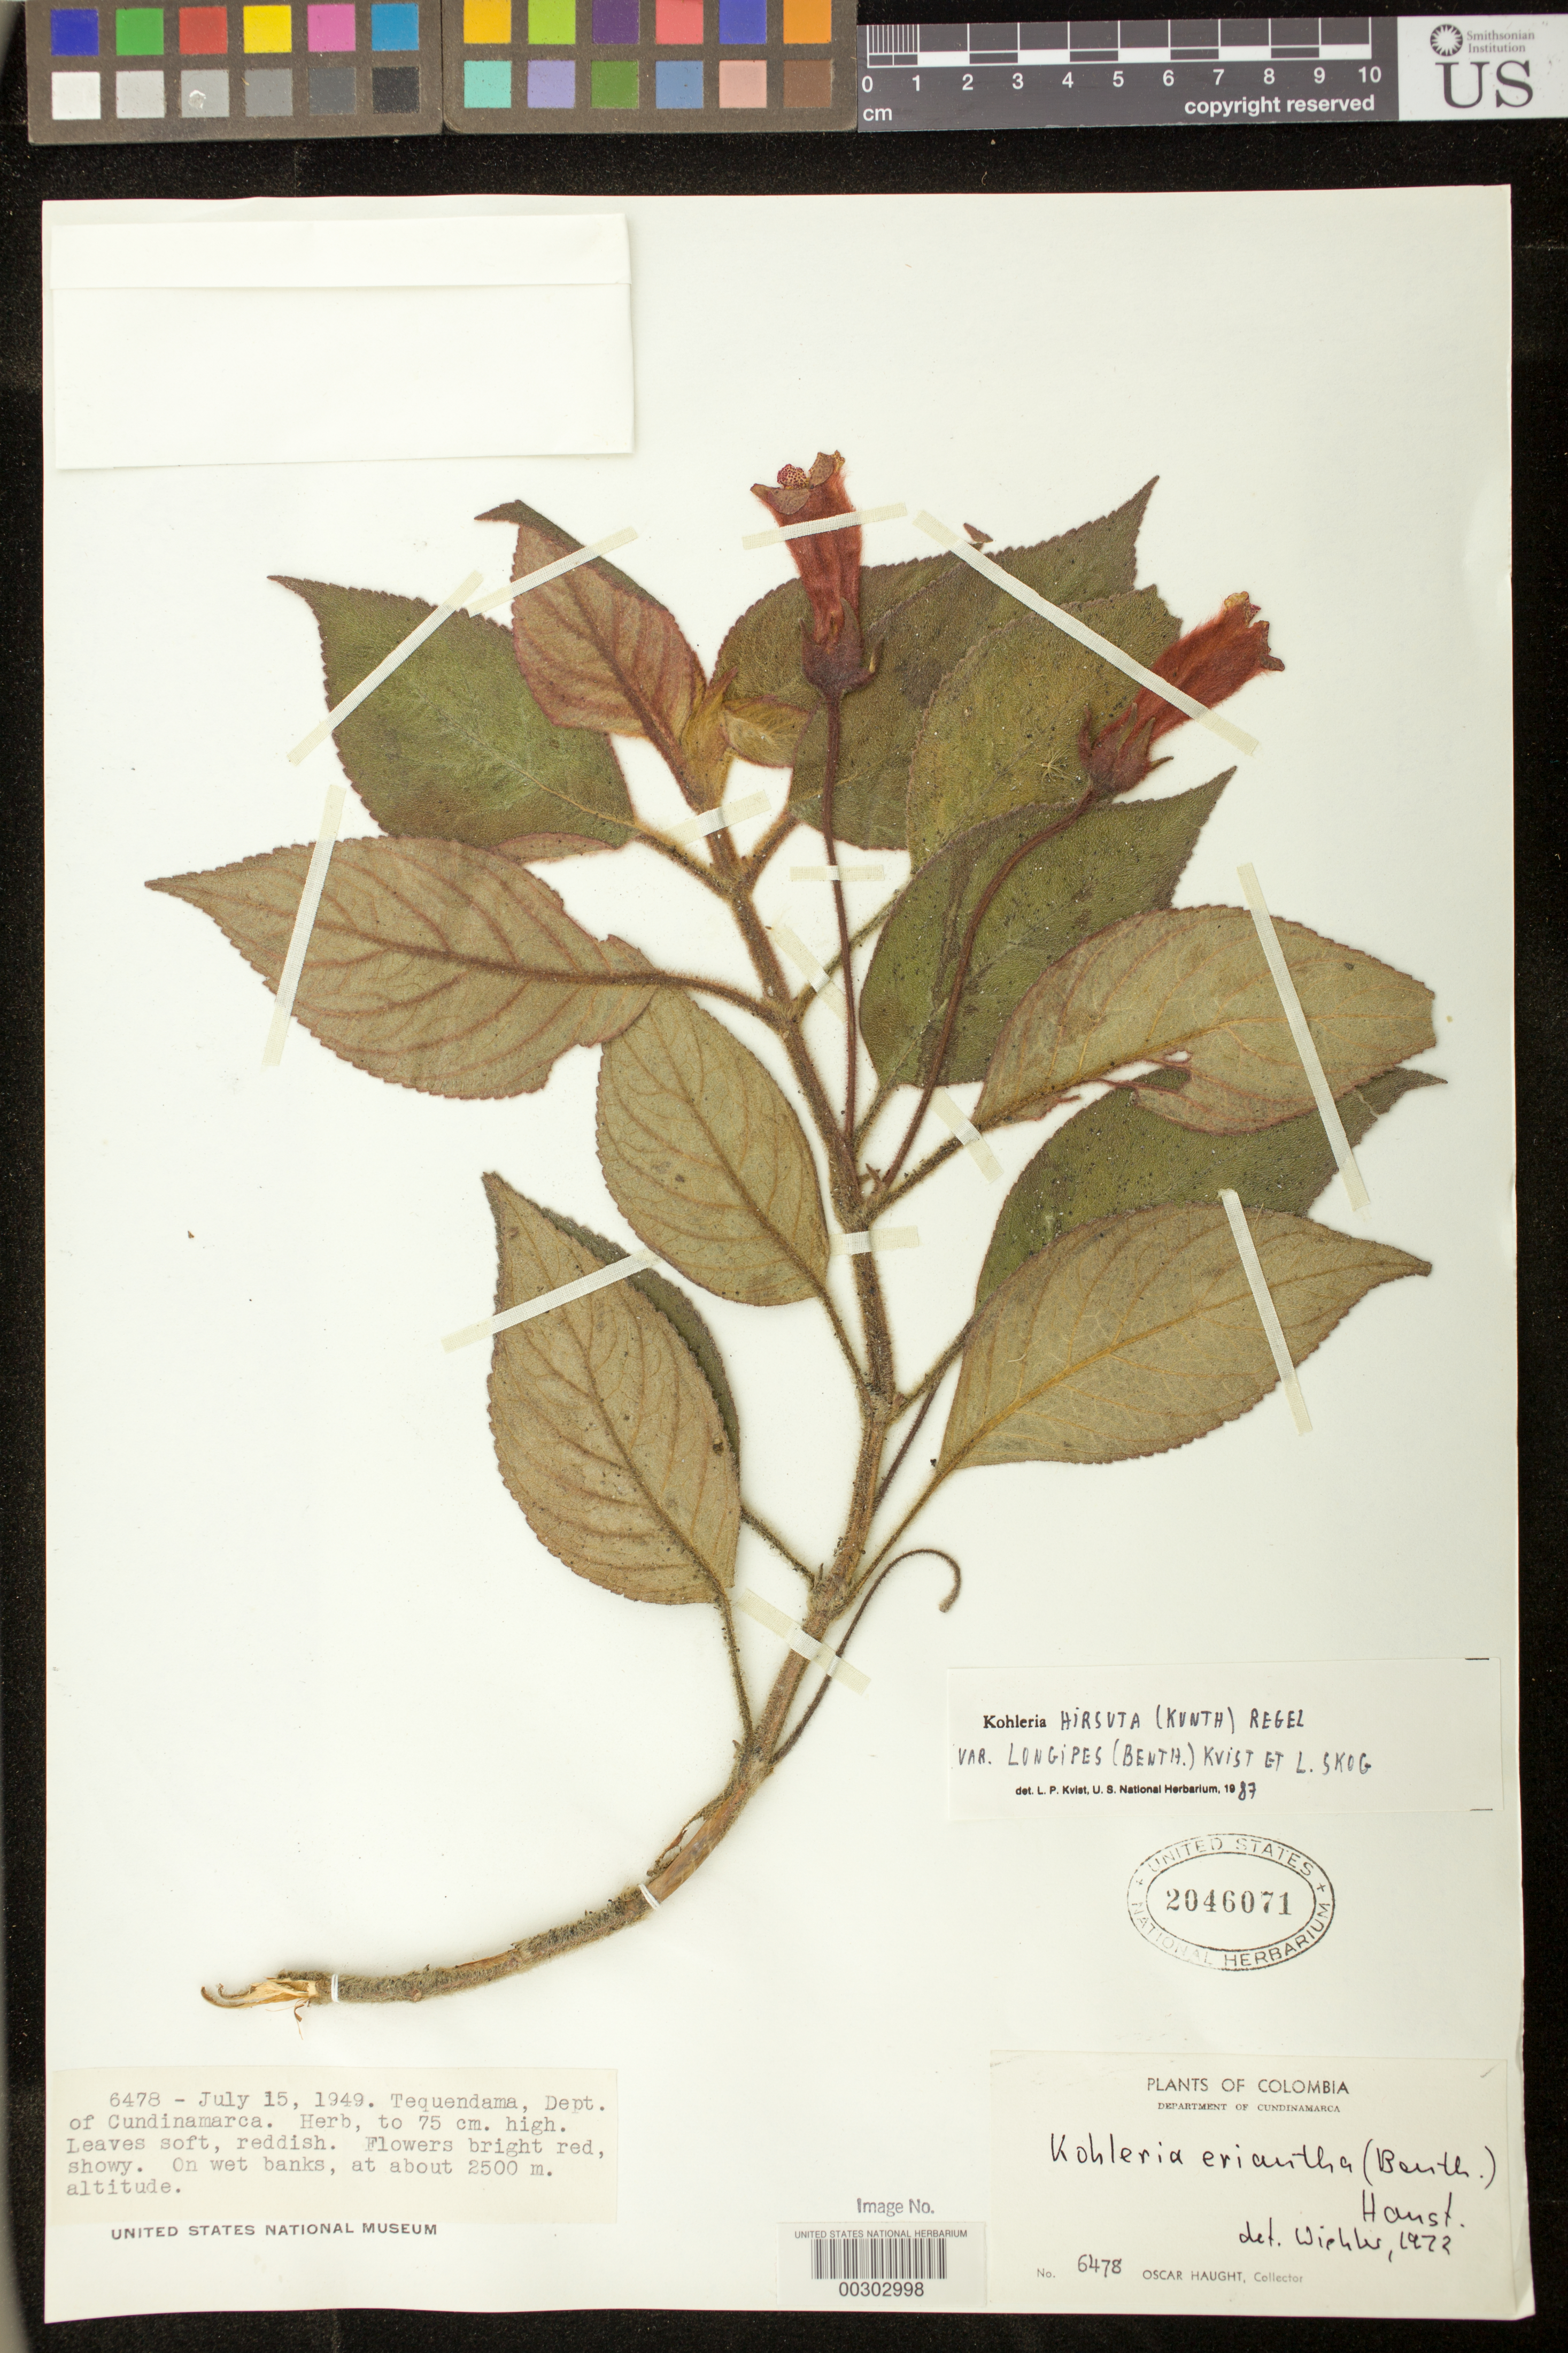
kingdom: Plantae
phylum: Tracheophyta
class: Magnoliopsida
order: Lamiales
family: Gesneriaceae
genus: Kohleria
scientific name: Kohleria hirsuta var. longipes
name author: (Benth.) L.P. Kvist & L.E. Skog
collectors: O. L. Haught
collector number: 6478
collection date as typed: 15 Jul 1949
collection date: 1949-07-15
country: Colombia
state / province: Cundinamarca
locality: Tequendama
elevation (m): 2500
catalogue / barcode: US 2046071